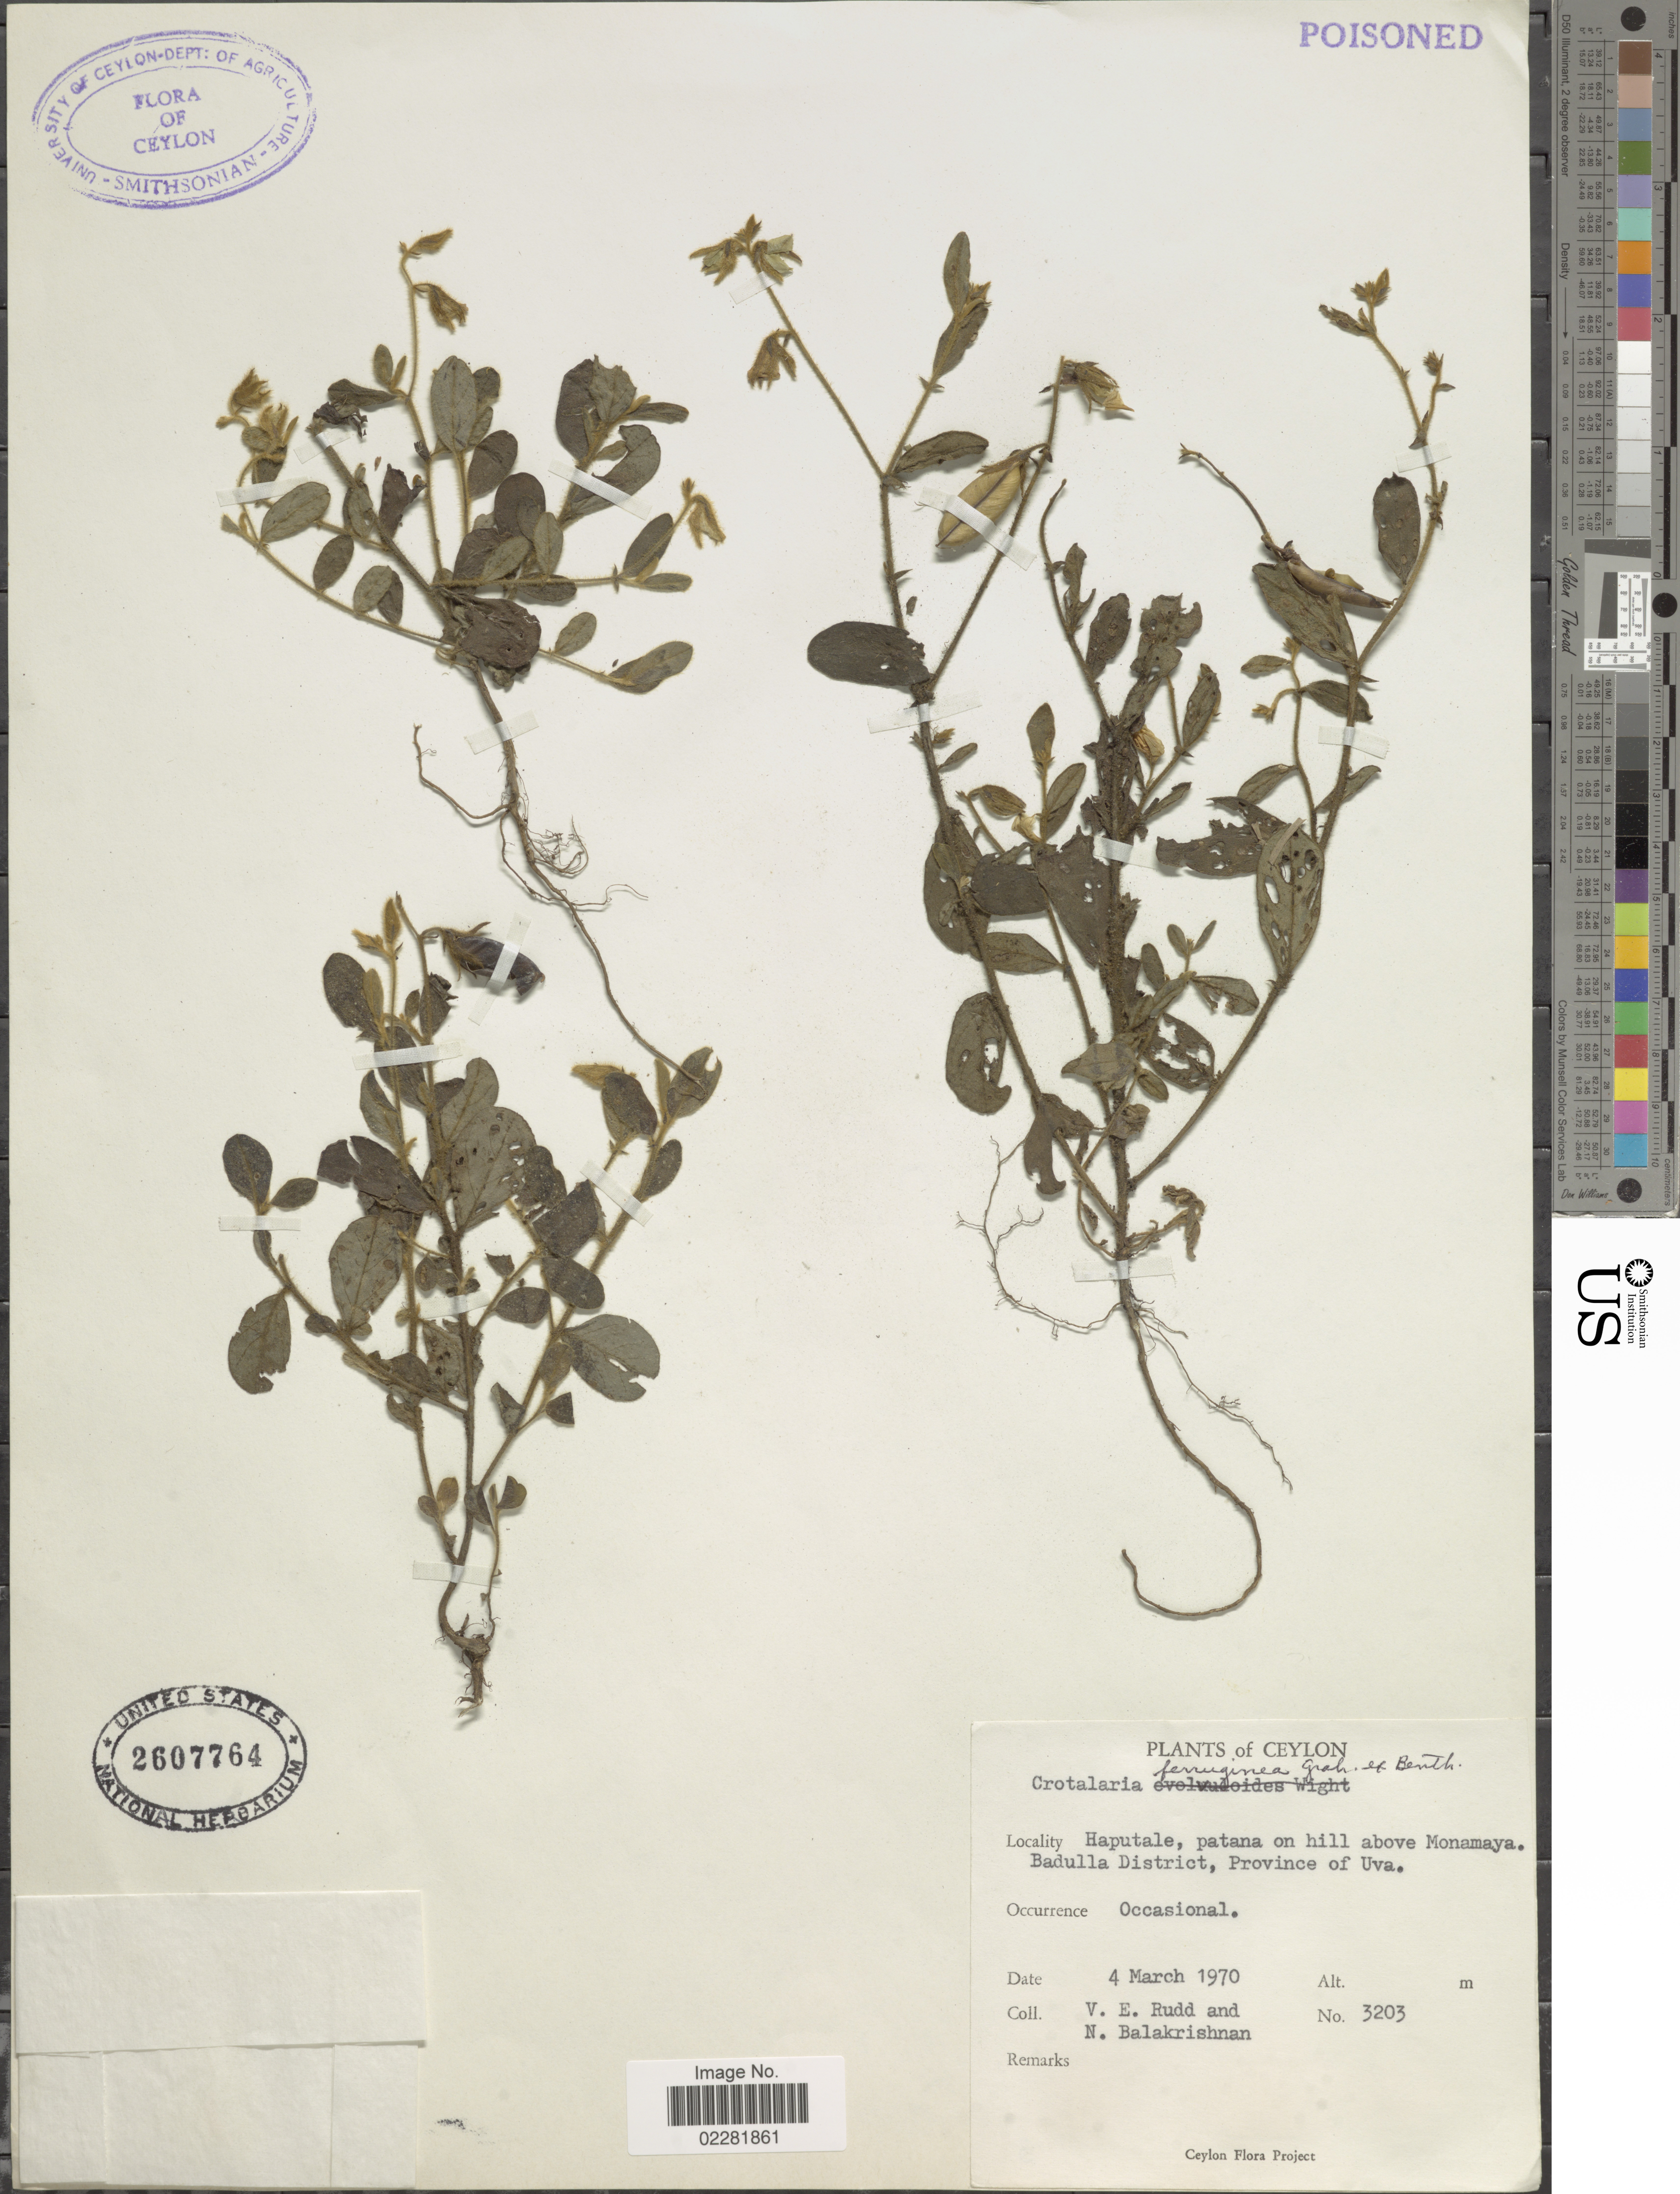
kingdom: Plantae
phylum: Tracheophyta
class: Magnoliopsida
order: Fabales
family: Fabaceae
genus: Crotalaria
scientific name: Crotalaria ferruginea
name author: Graham ex Benth.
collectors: V. E. Rudd & N. Balakrishnan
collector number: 3203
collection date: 1970-03-04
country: Sri Lanka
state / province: Uva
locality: Ceylon, Haputale, patana on hill above Monamaya, Badulla District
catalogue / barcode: US 2607764